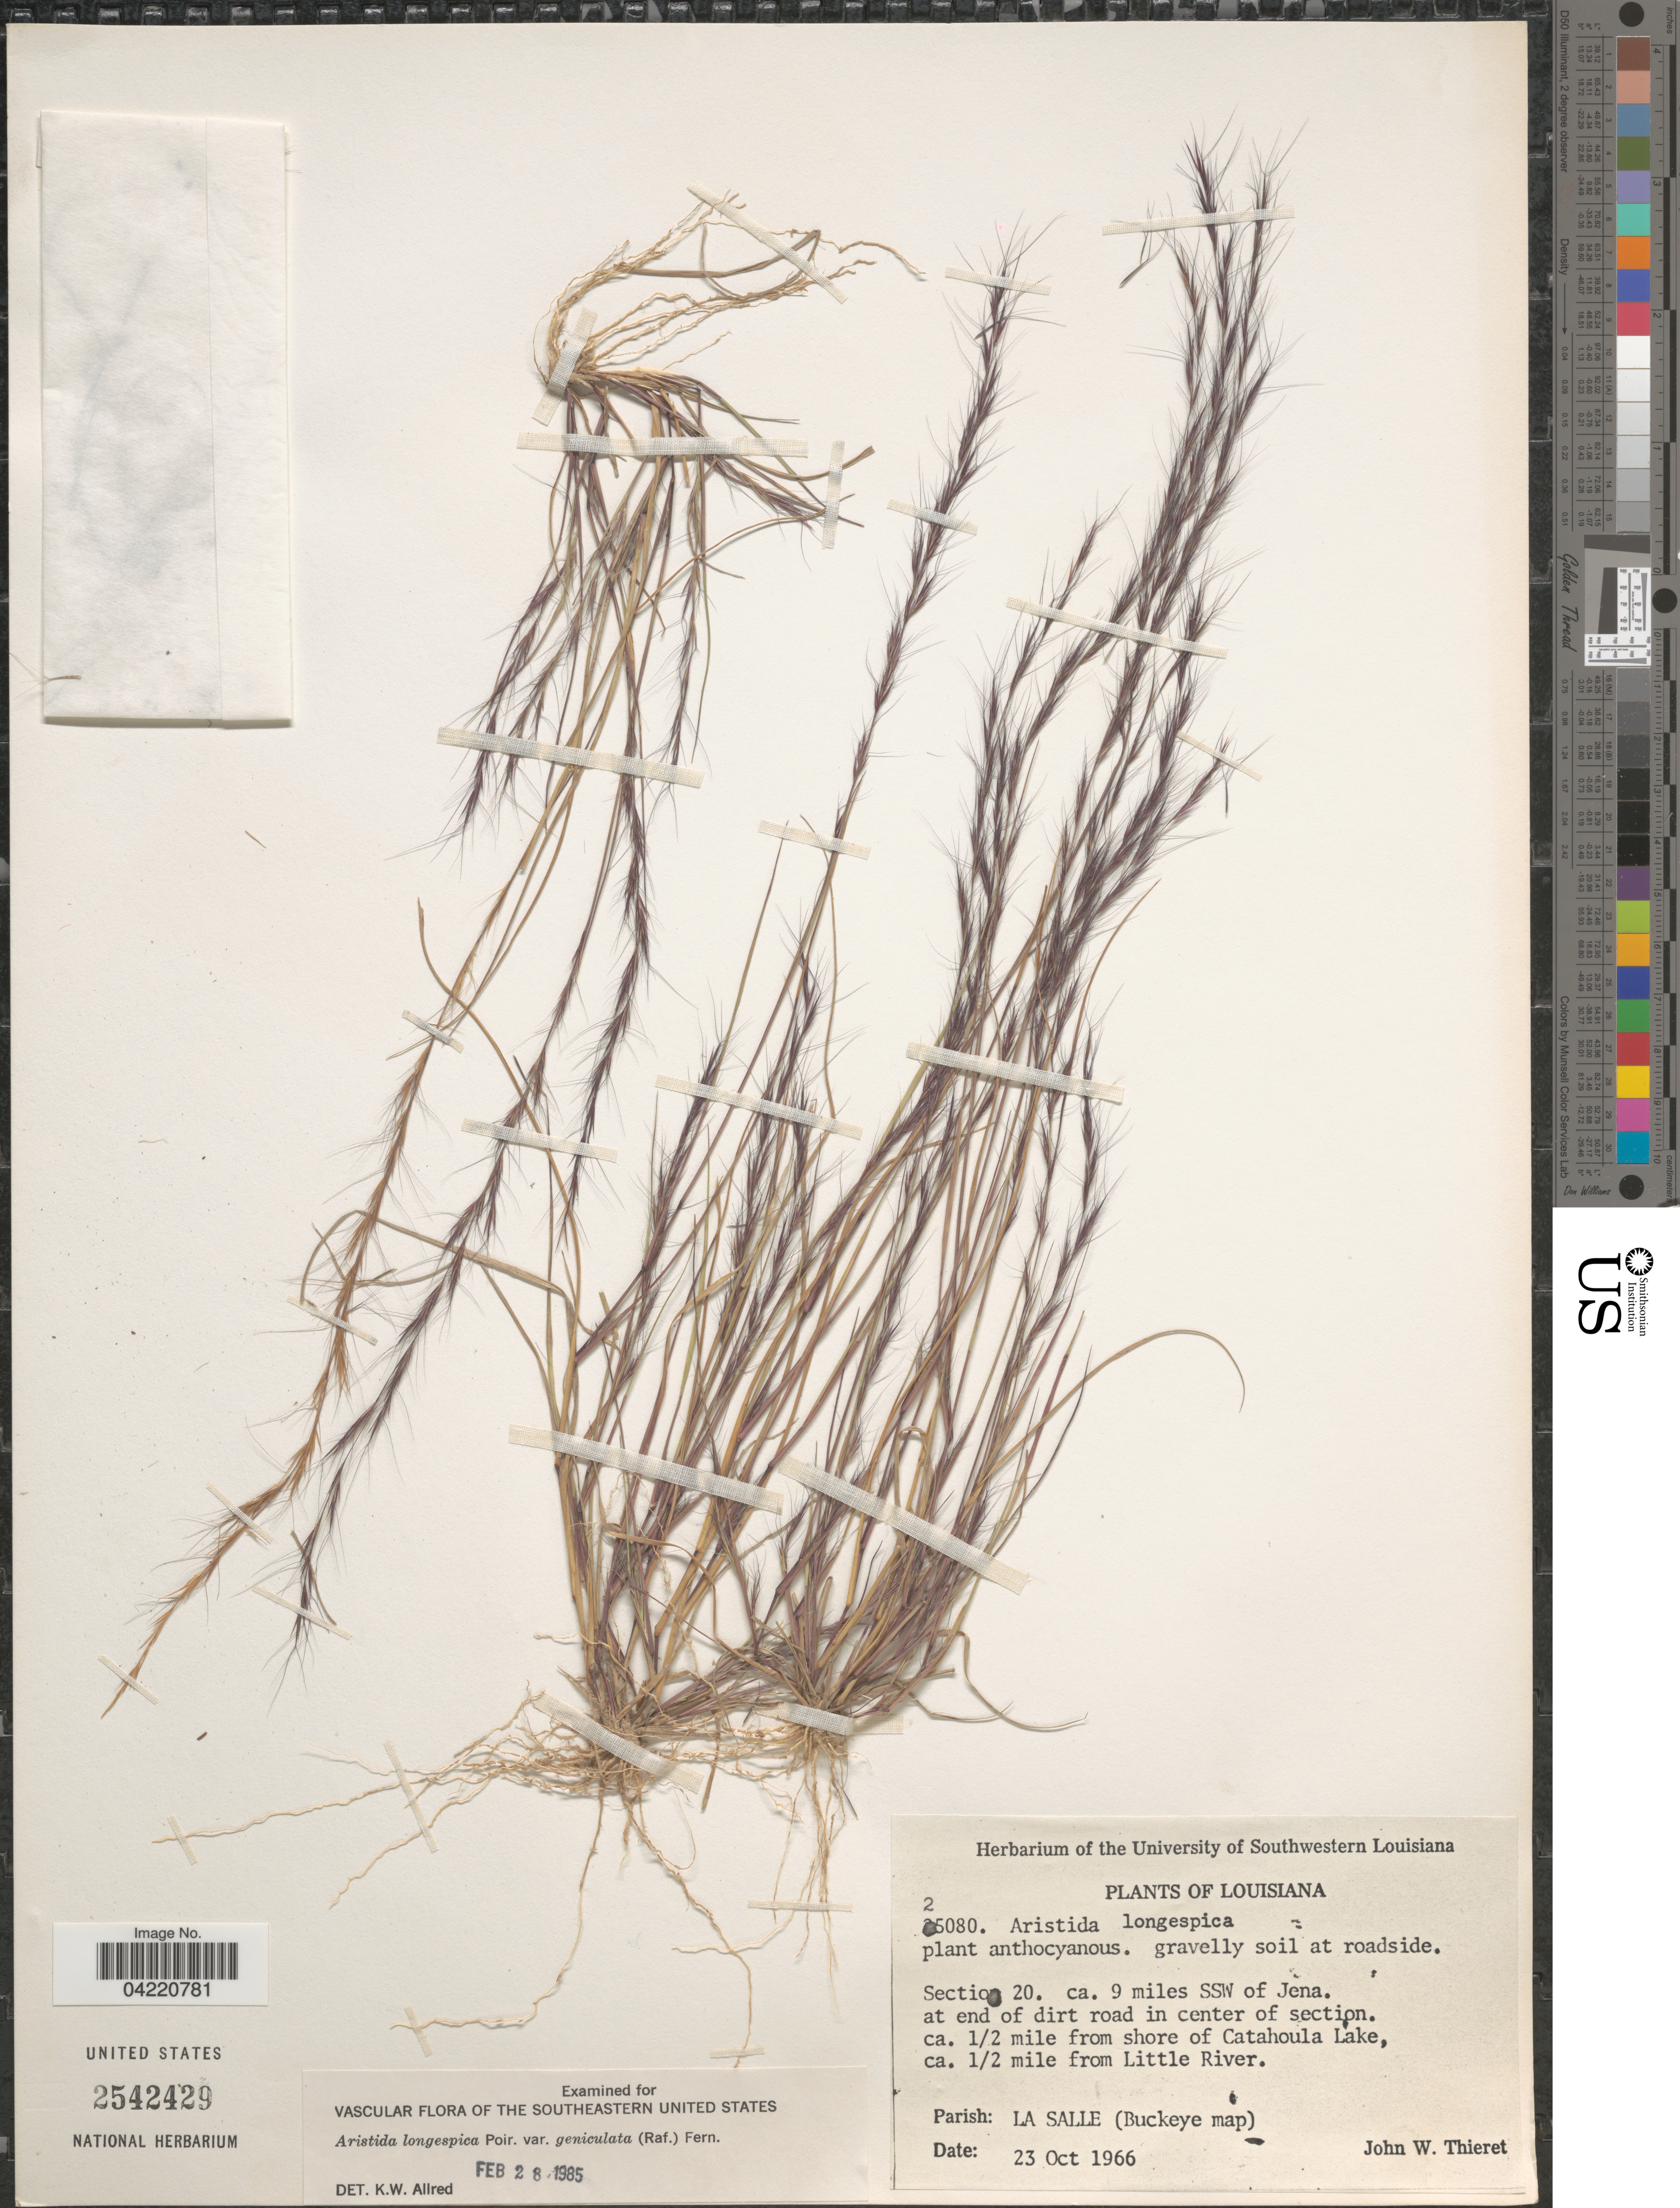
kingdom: Plantae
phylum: Tracheophyta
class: Liliopsida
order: Poales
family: Poaceae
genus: Aristida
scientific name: Aristida longespica var. geniculata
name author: (Raf.) Fernald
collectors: J. W. Thieret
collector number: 25080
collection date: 1966-10-23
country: United States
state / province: Louisiana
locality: Section 20. ca. 9 miles SSW of Jena. At end of dirt road in center of section. Ca. ½ mile from shore of Catahoula Lake, ca. ½ mile from Little River. Parish: La Salle (Buckeye map).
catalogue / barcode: US 2542429